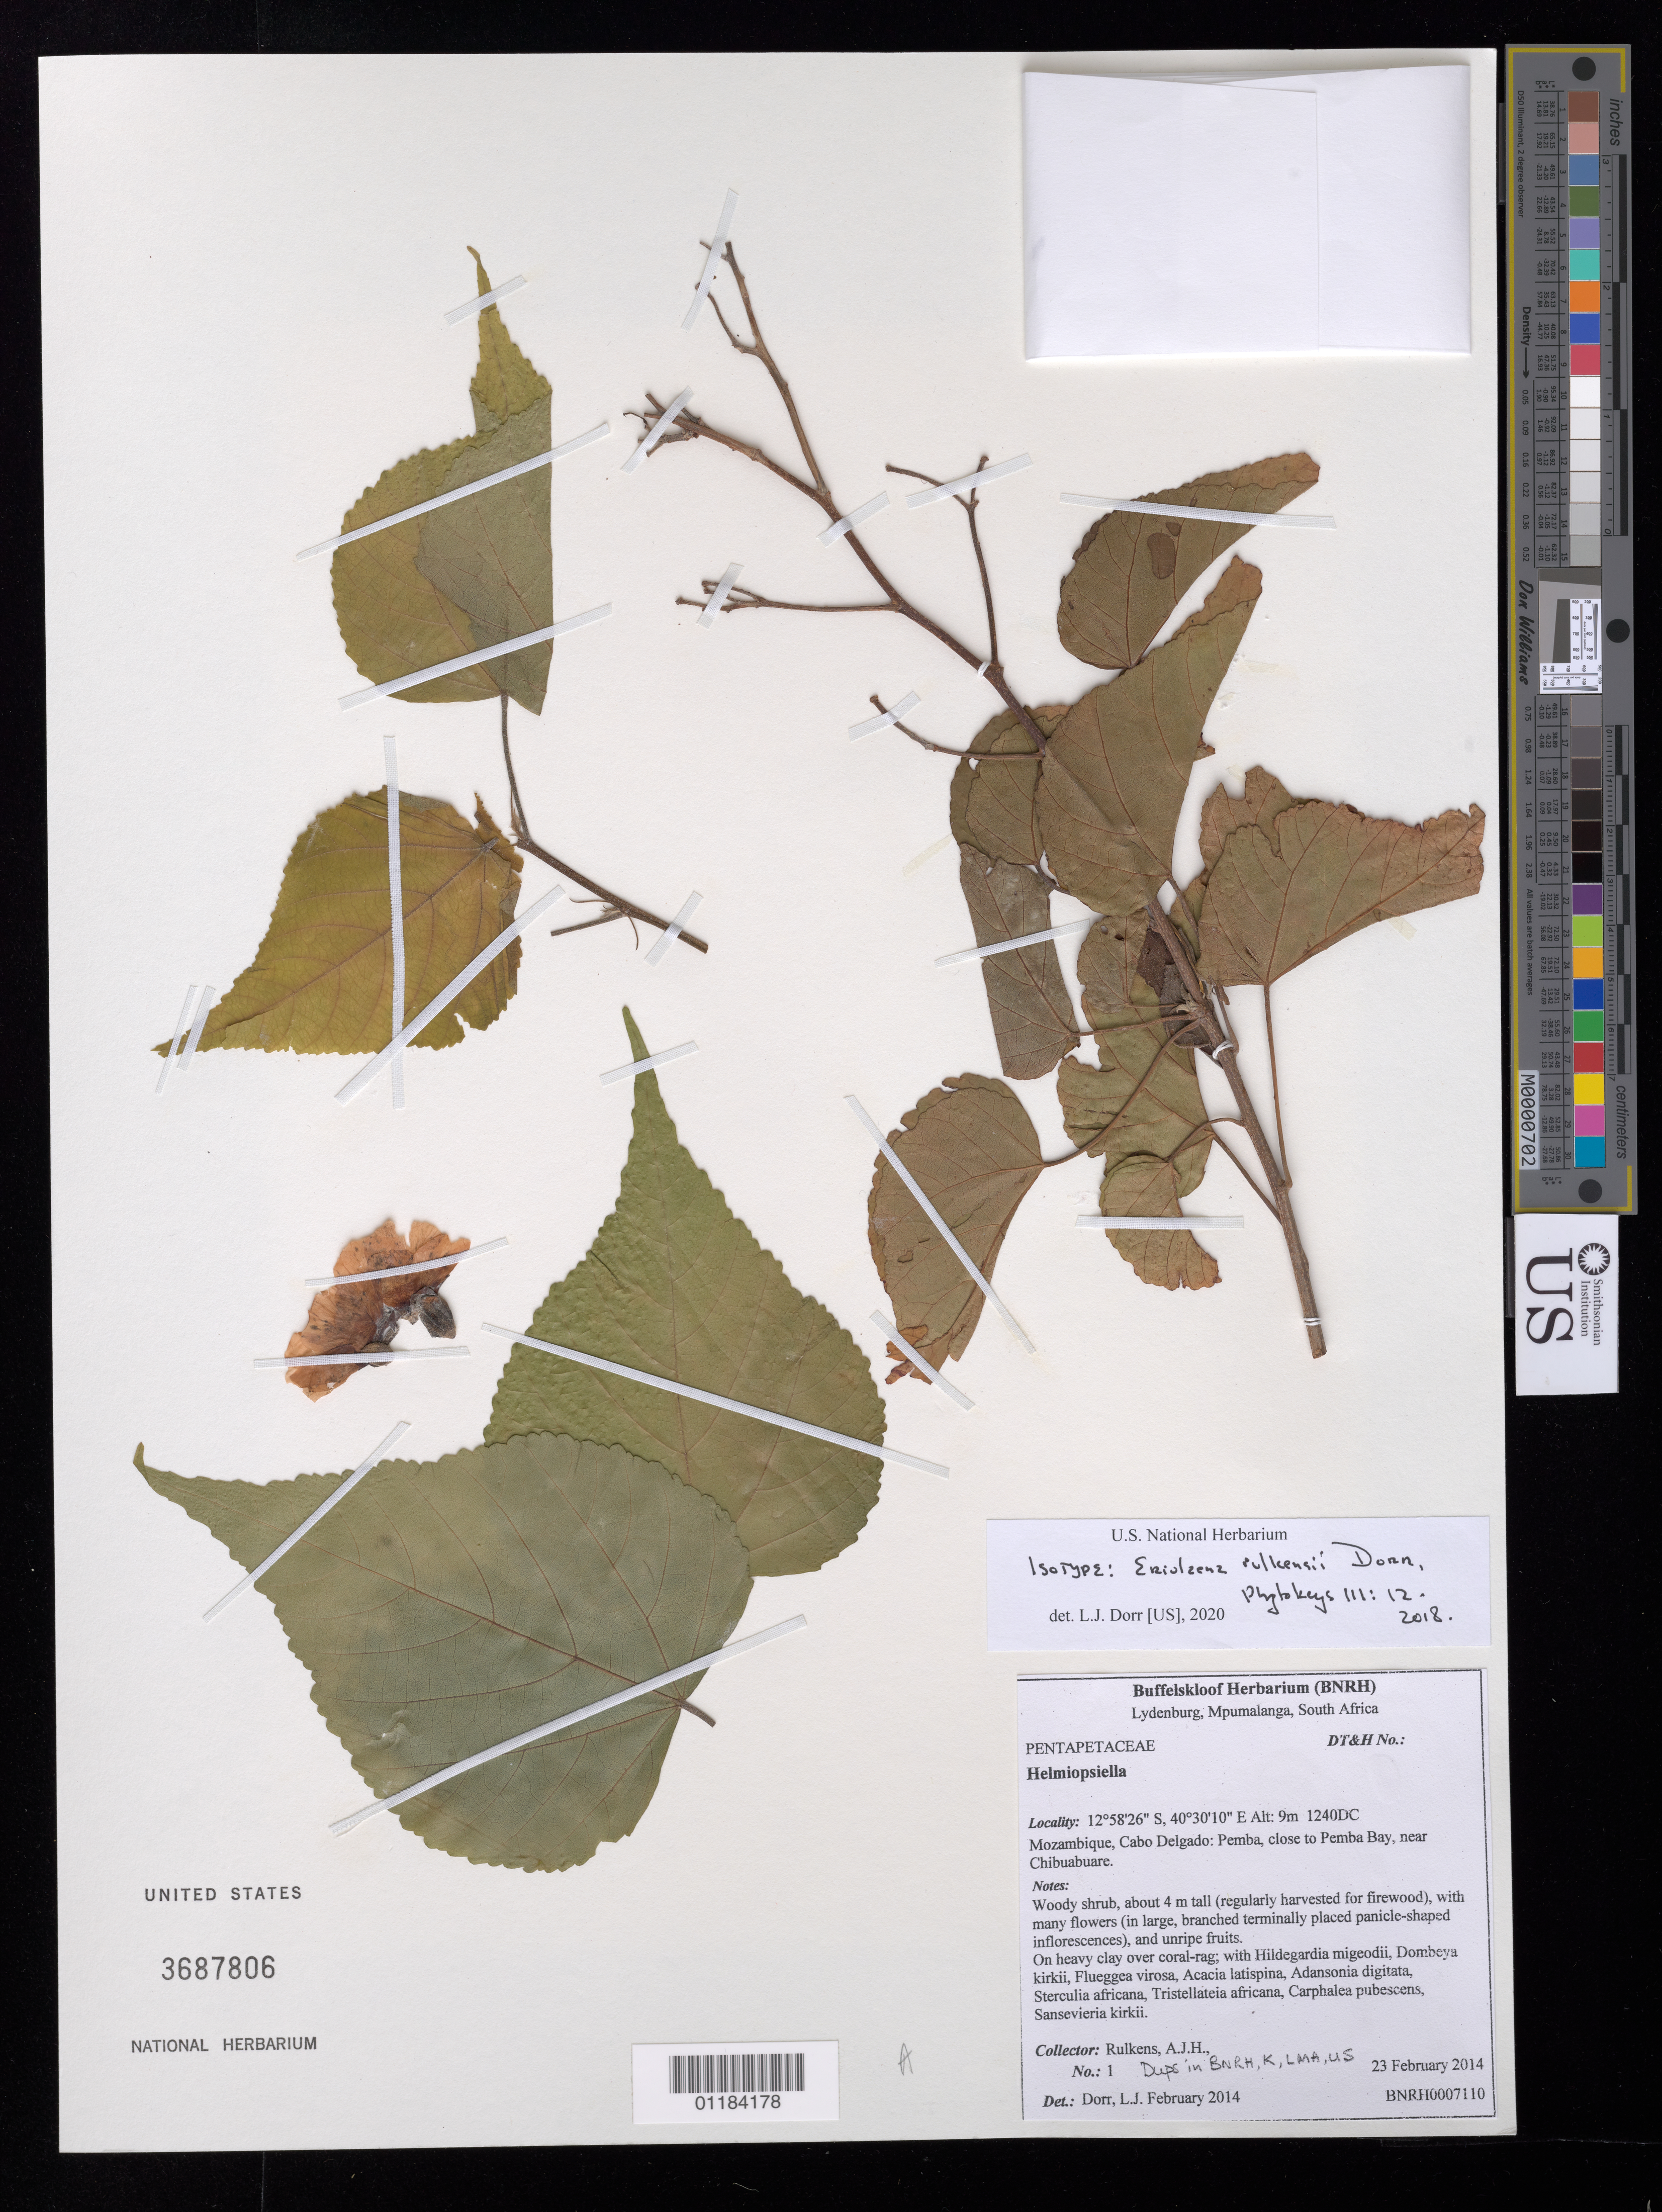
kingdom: Plantae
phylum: Tracheophyta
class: Magnoliopsida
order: Malvales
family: Malvaceae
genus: Eriolaena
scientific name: Eriolaena rulkensii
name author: Dorr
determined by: Dorr, Laurence J., Curator (BOT), Smithsonian Institution - National Museum of Natural History (UNITED STATES)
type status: Isotype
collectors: A. J. H. Rulkens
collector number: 1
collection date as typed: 23 February 2014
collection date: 2014-02-23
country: Mozambique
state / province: Cabo Delgado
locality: Pemba, close to Pemba Bay, near Chibuabuare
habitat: heavy clay over coral-rag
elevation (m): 9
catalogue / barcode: US 3687806